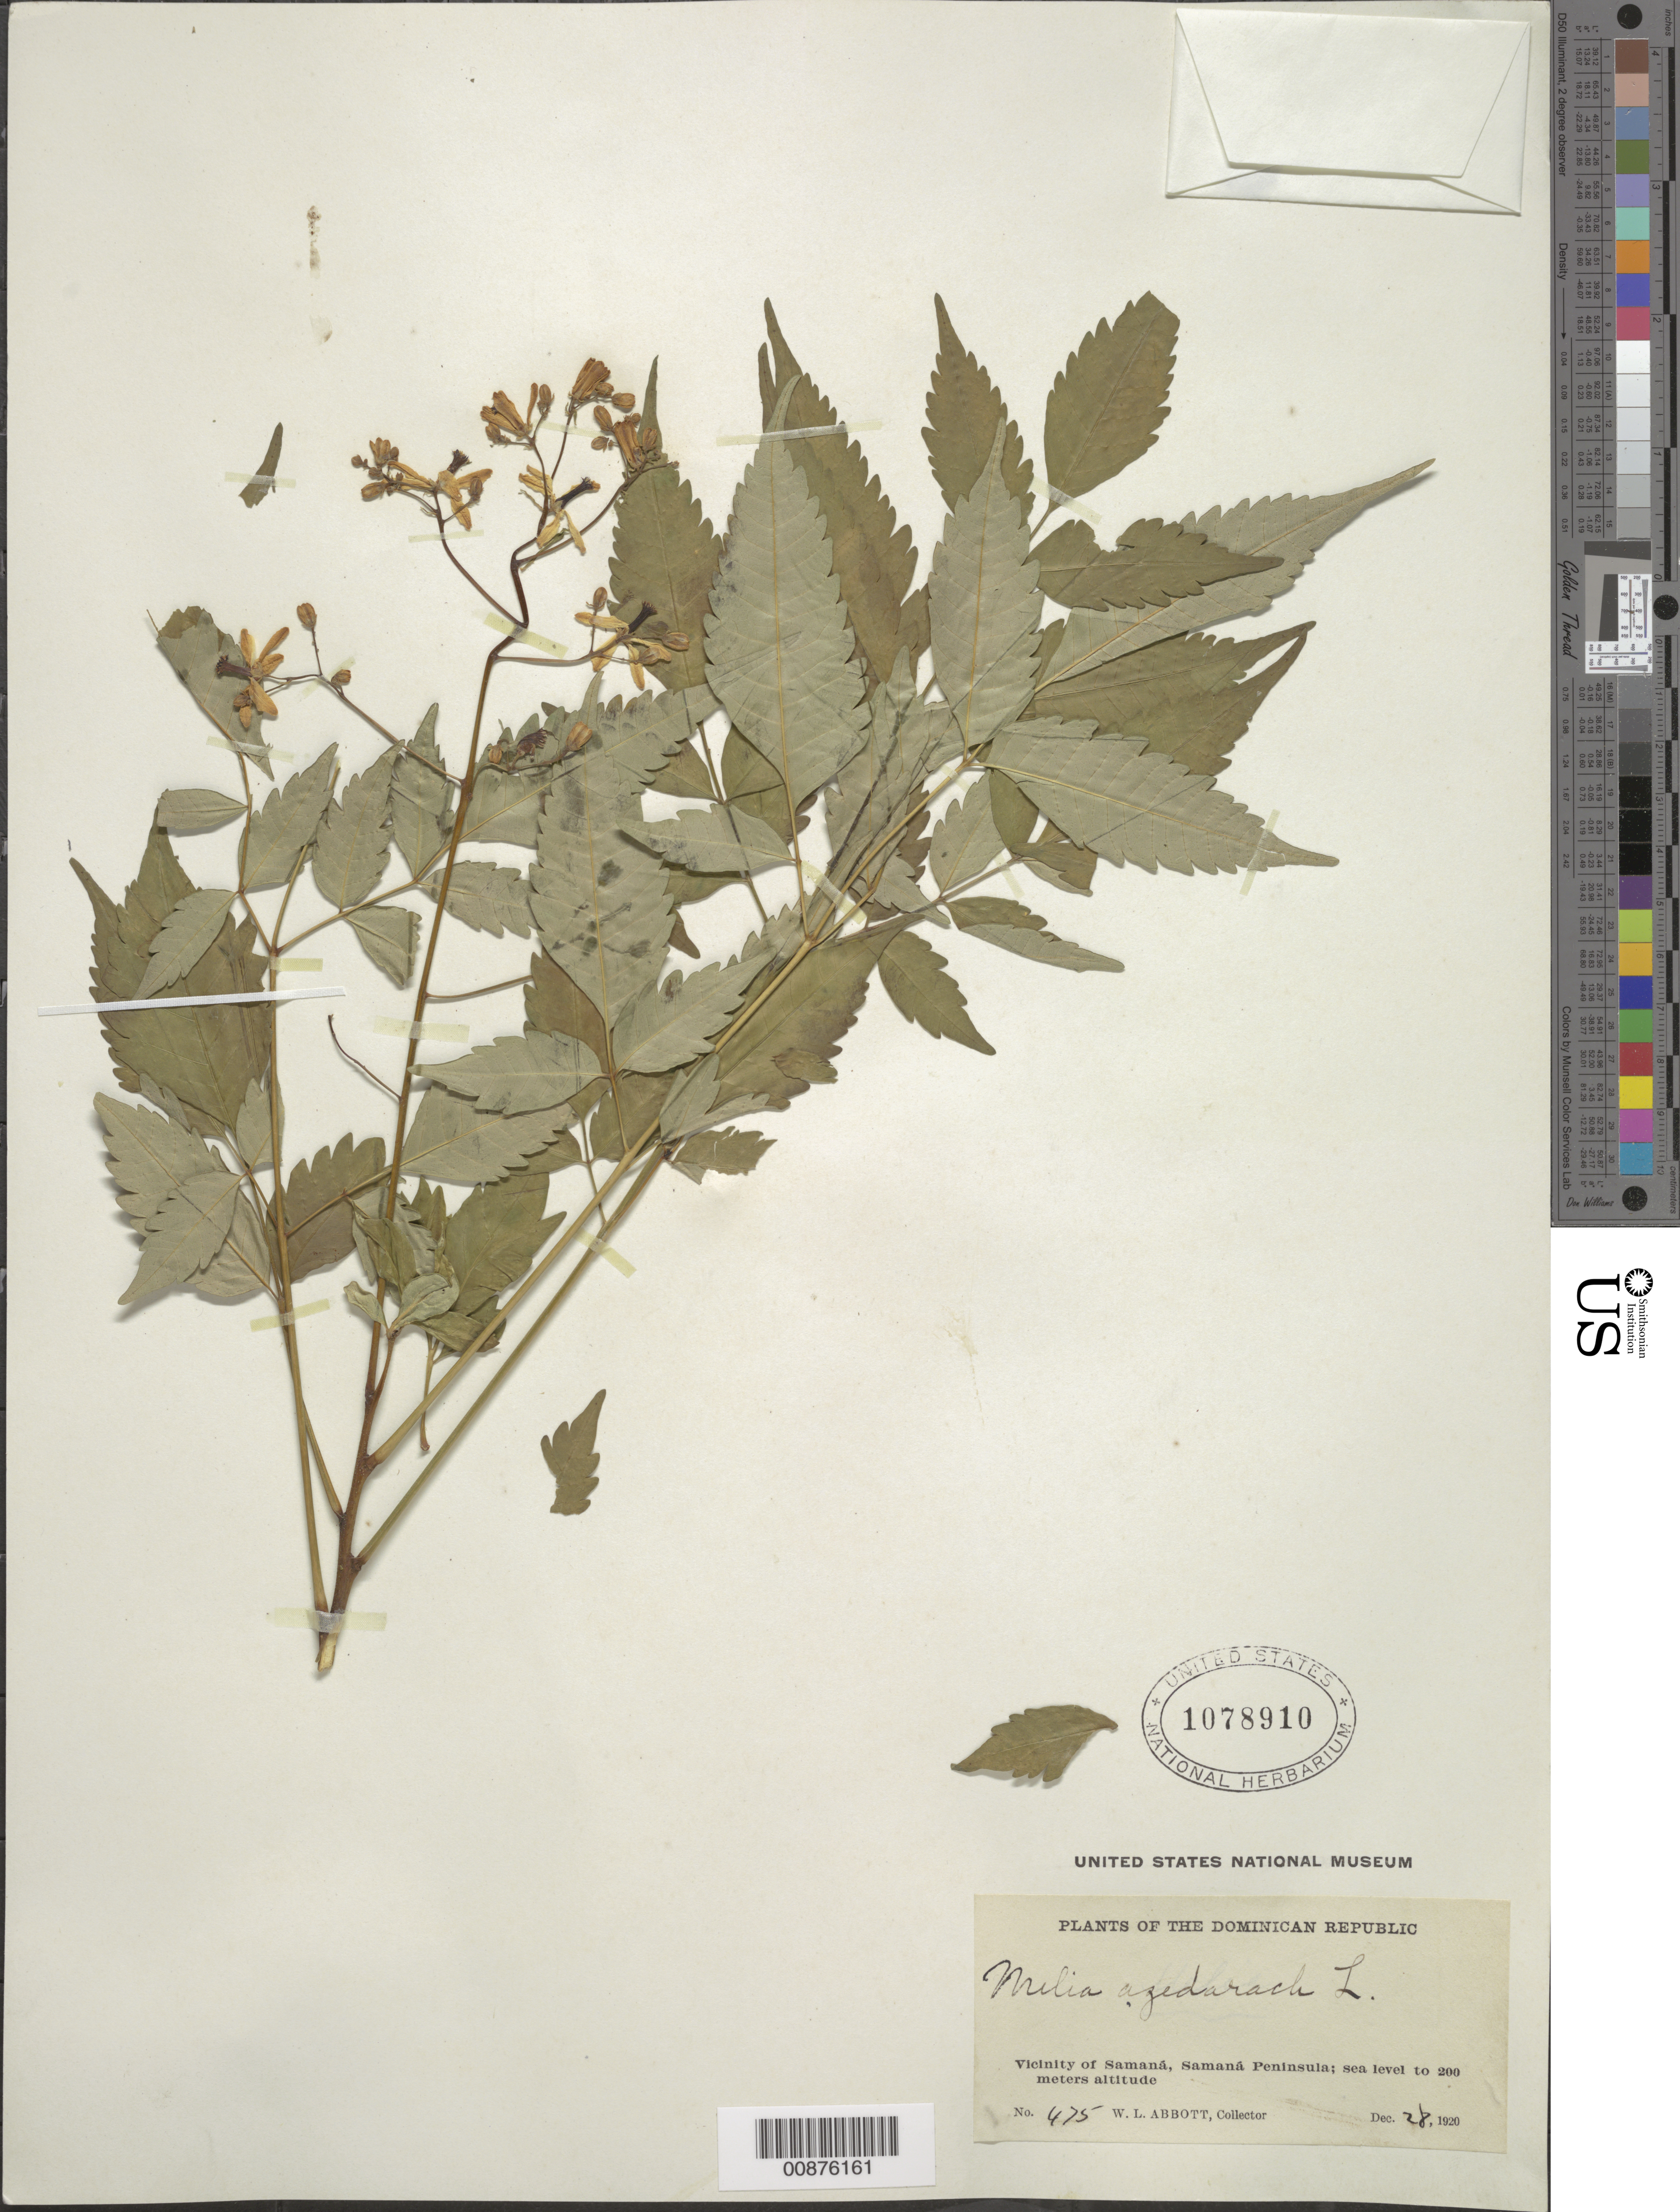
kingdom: Plantae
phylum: Tracheophyta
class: Magnoliopsida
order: Sapindales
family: Meliaceae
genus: Melia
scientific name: Melia azedarach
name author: L.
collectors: W. L. Abbott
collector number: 475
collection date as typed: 28 Dec 1920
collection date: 1920-12-28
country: Dominican Republic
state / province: Samana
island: Hispaniola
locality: Vicinity of Samaná, Samaná Peninsula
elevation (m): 0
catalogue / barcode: US 1078910